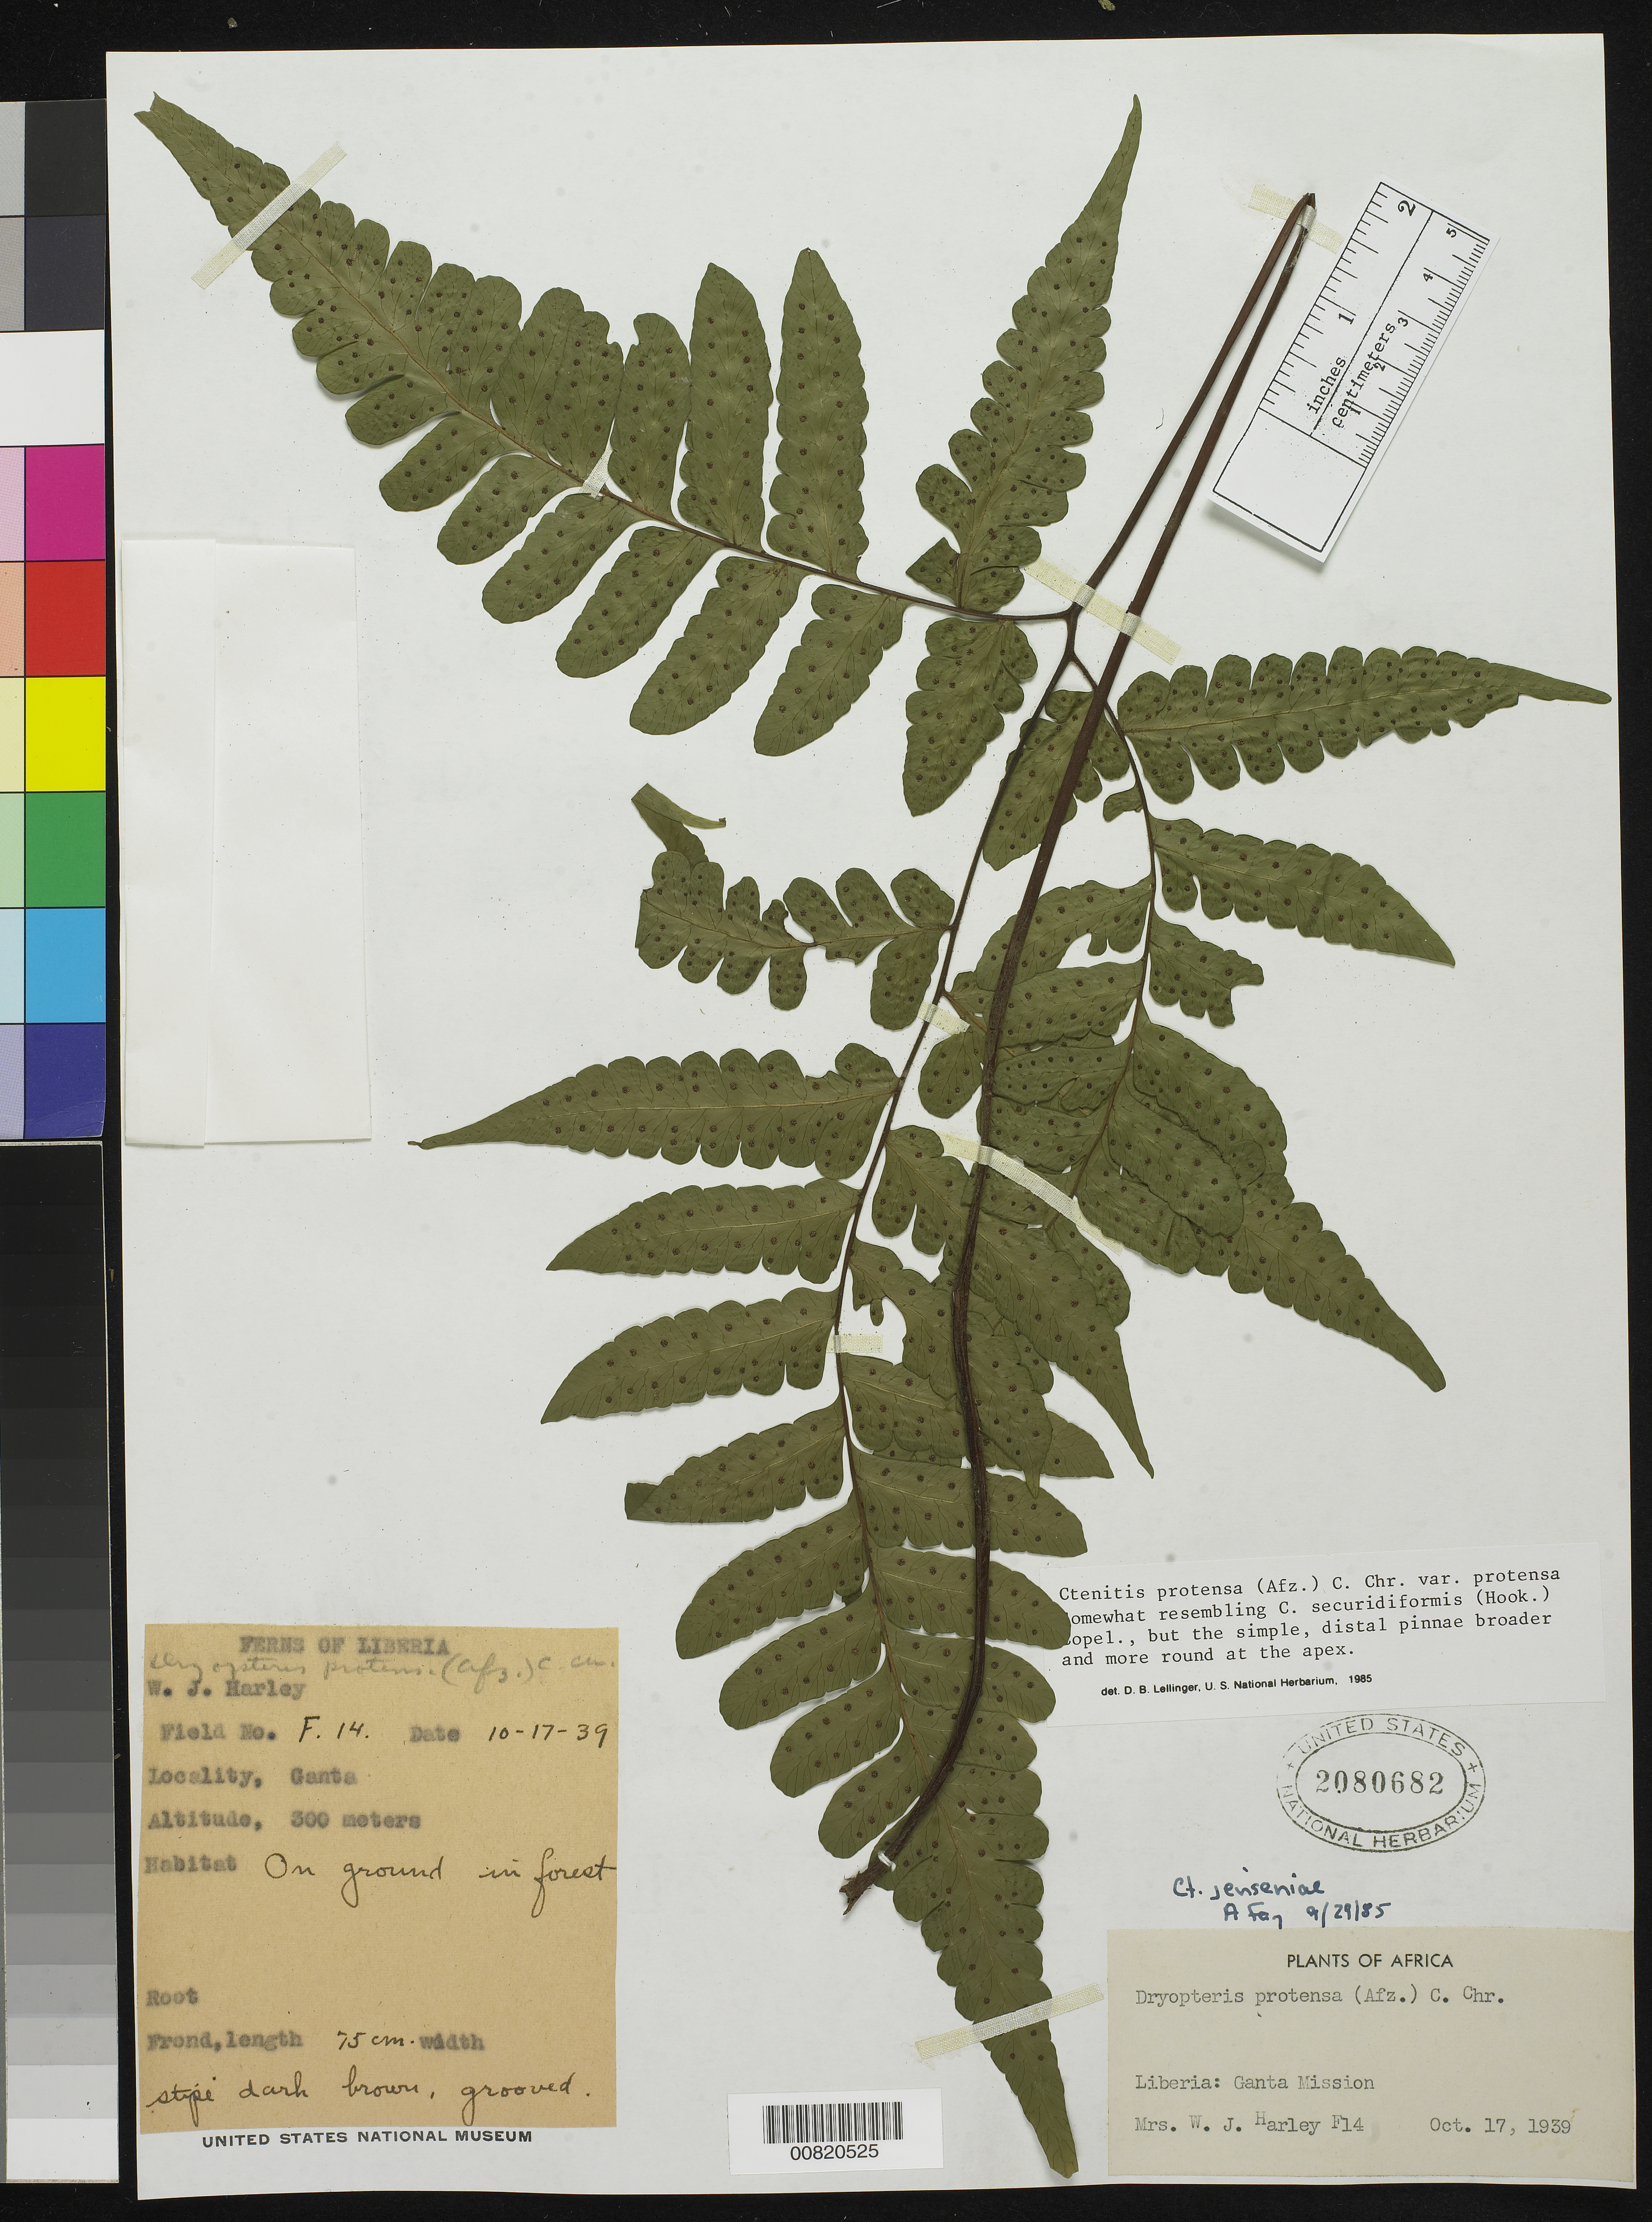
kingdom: Plantae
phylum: Tracheophyta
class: Polypodiopsida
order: Polypodiales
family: Tectariaceae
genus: Triplophyllum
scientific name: Triplophyllum jenseniae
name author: (C. Chr.)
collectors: Harley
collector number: F 14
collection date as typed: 17 Oct 1939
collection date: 1939-10-17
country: Liberia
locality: Ganta Mission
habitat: Forest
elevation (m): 300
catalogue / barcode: US 2080682